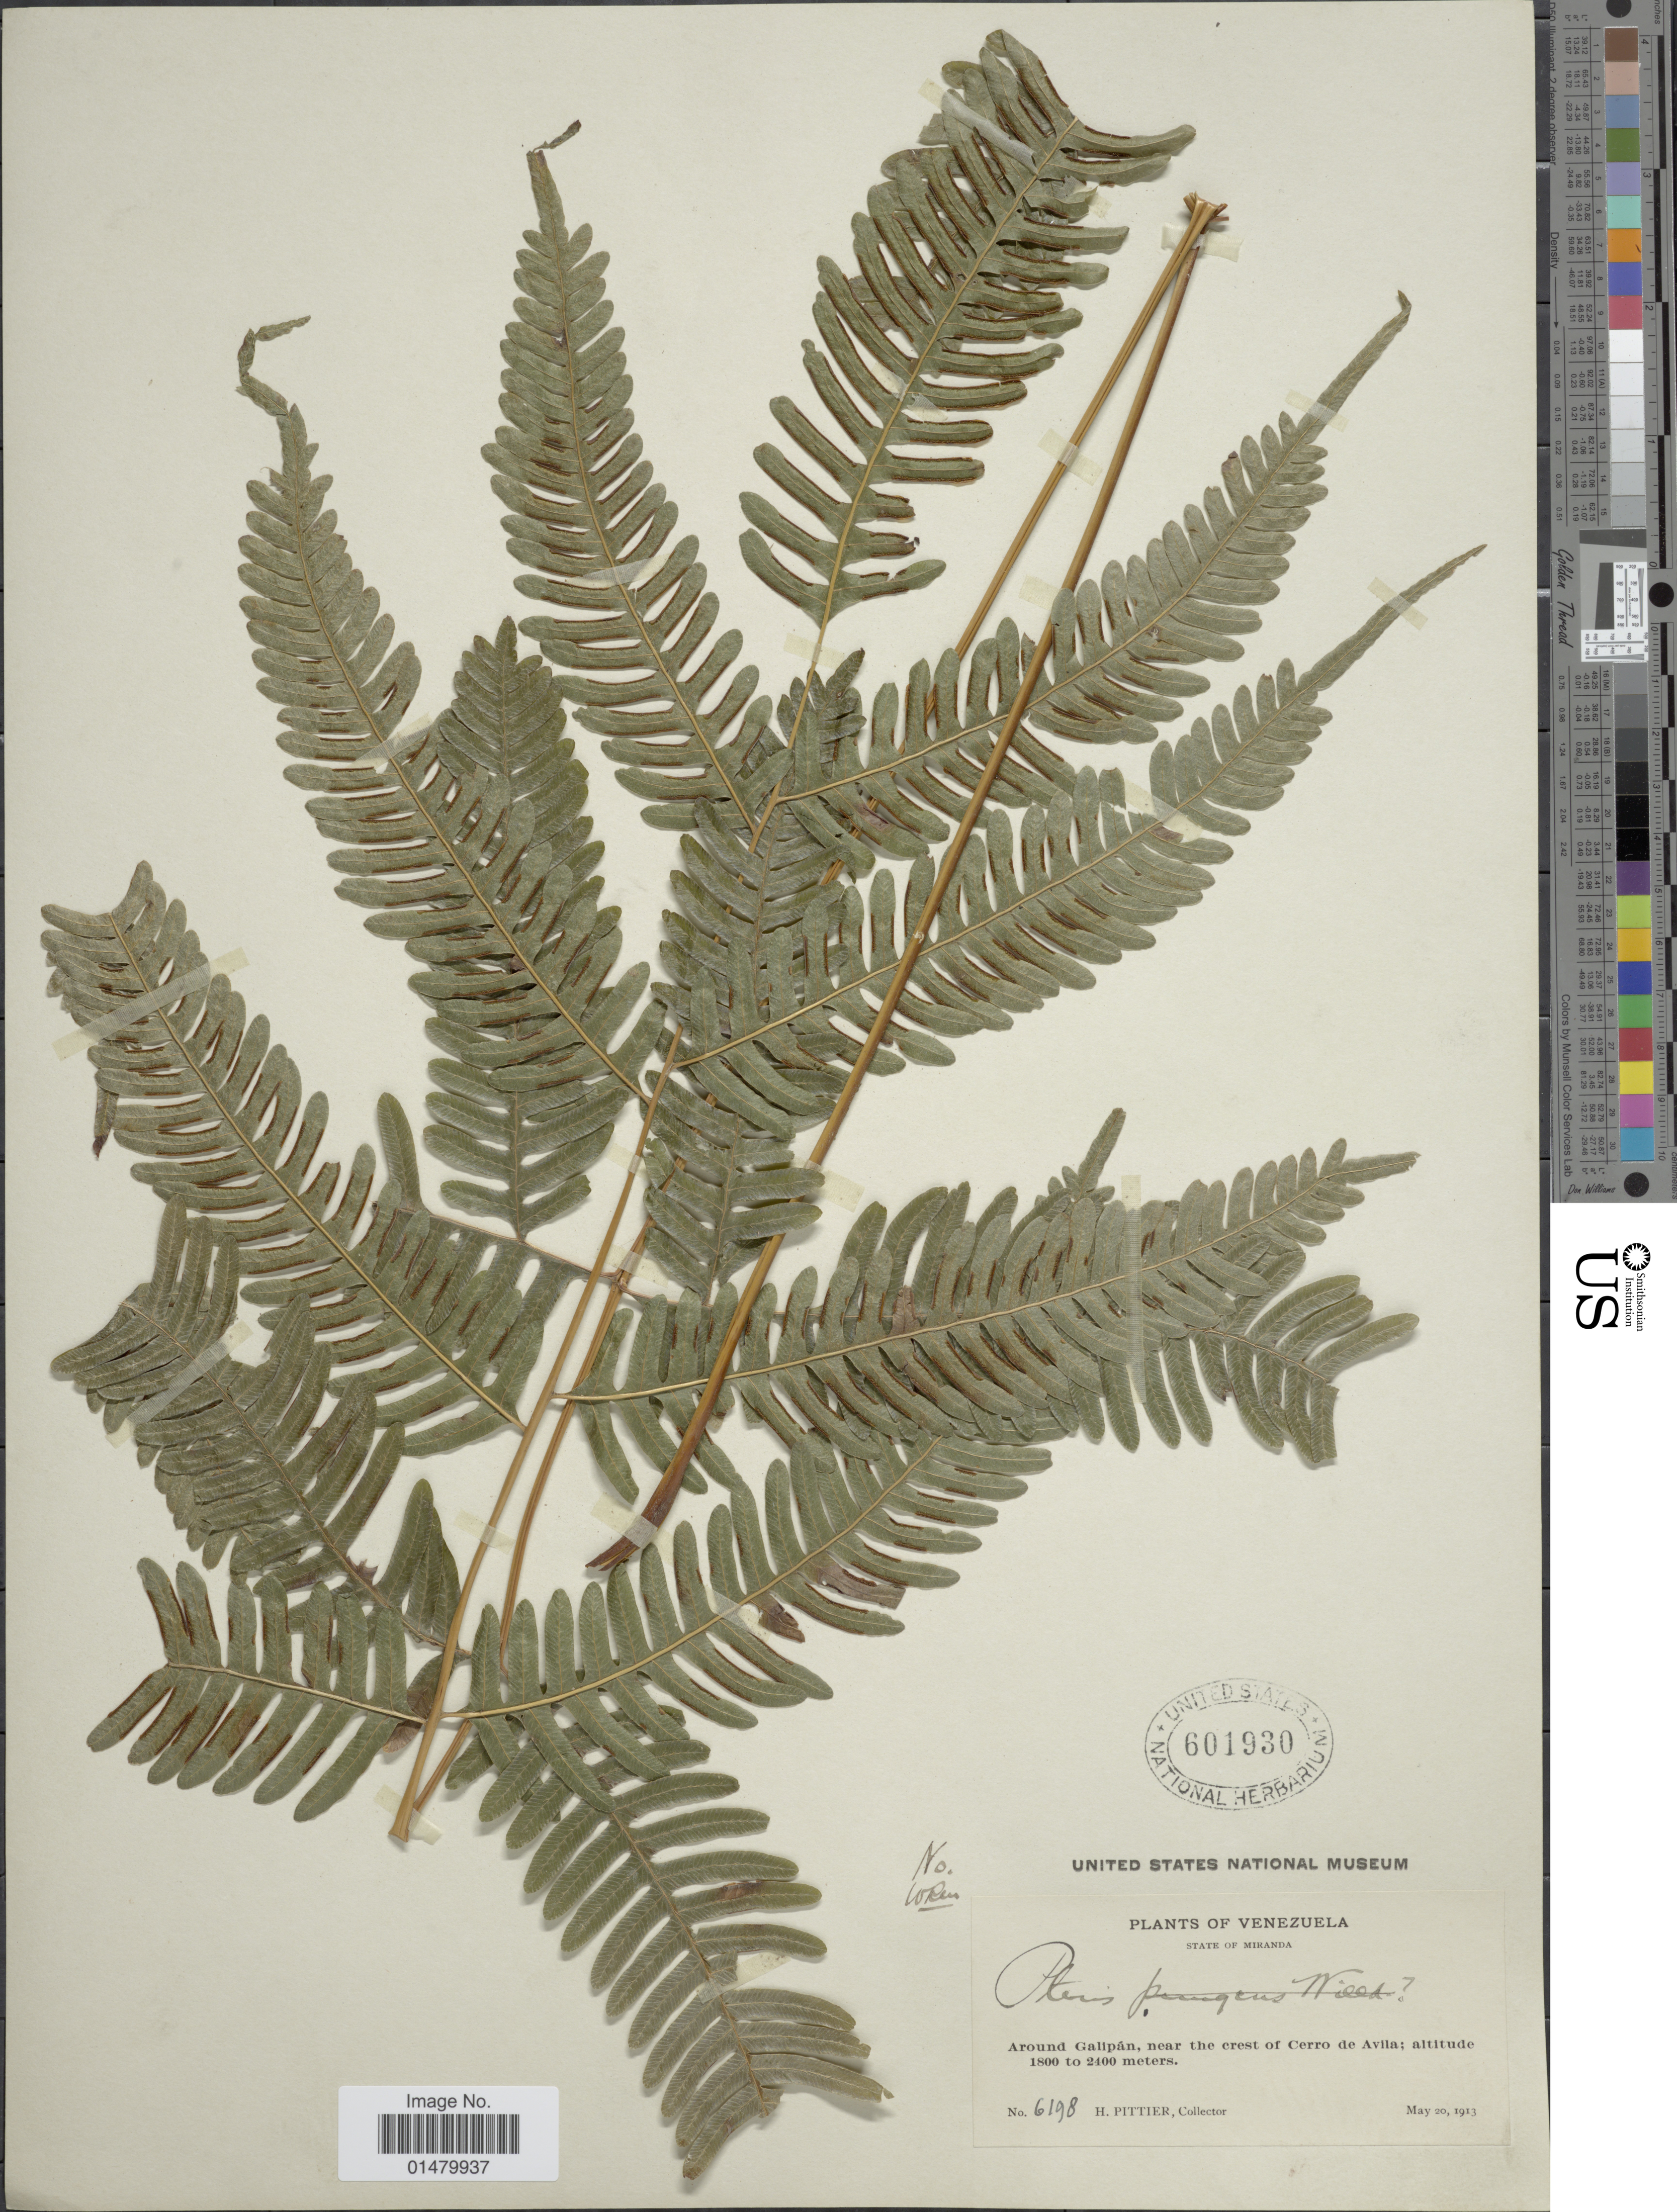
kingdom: Plantae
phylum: Tracheophyta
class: Polypodiopsida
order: Polypodiales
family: Pteridaceae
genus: Pteris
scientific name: Pteris quadriaurita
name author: Retz.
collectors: H. F. Pittier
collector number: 6198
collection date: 1913-05-20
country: Venezuela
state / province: Miranda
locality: State of Miranda. Around Galipan, near the crest of Cerro de Avila.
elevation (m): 1800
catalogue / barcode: US 601930